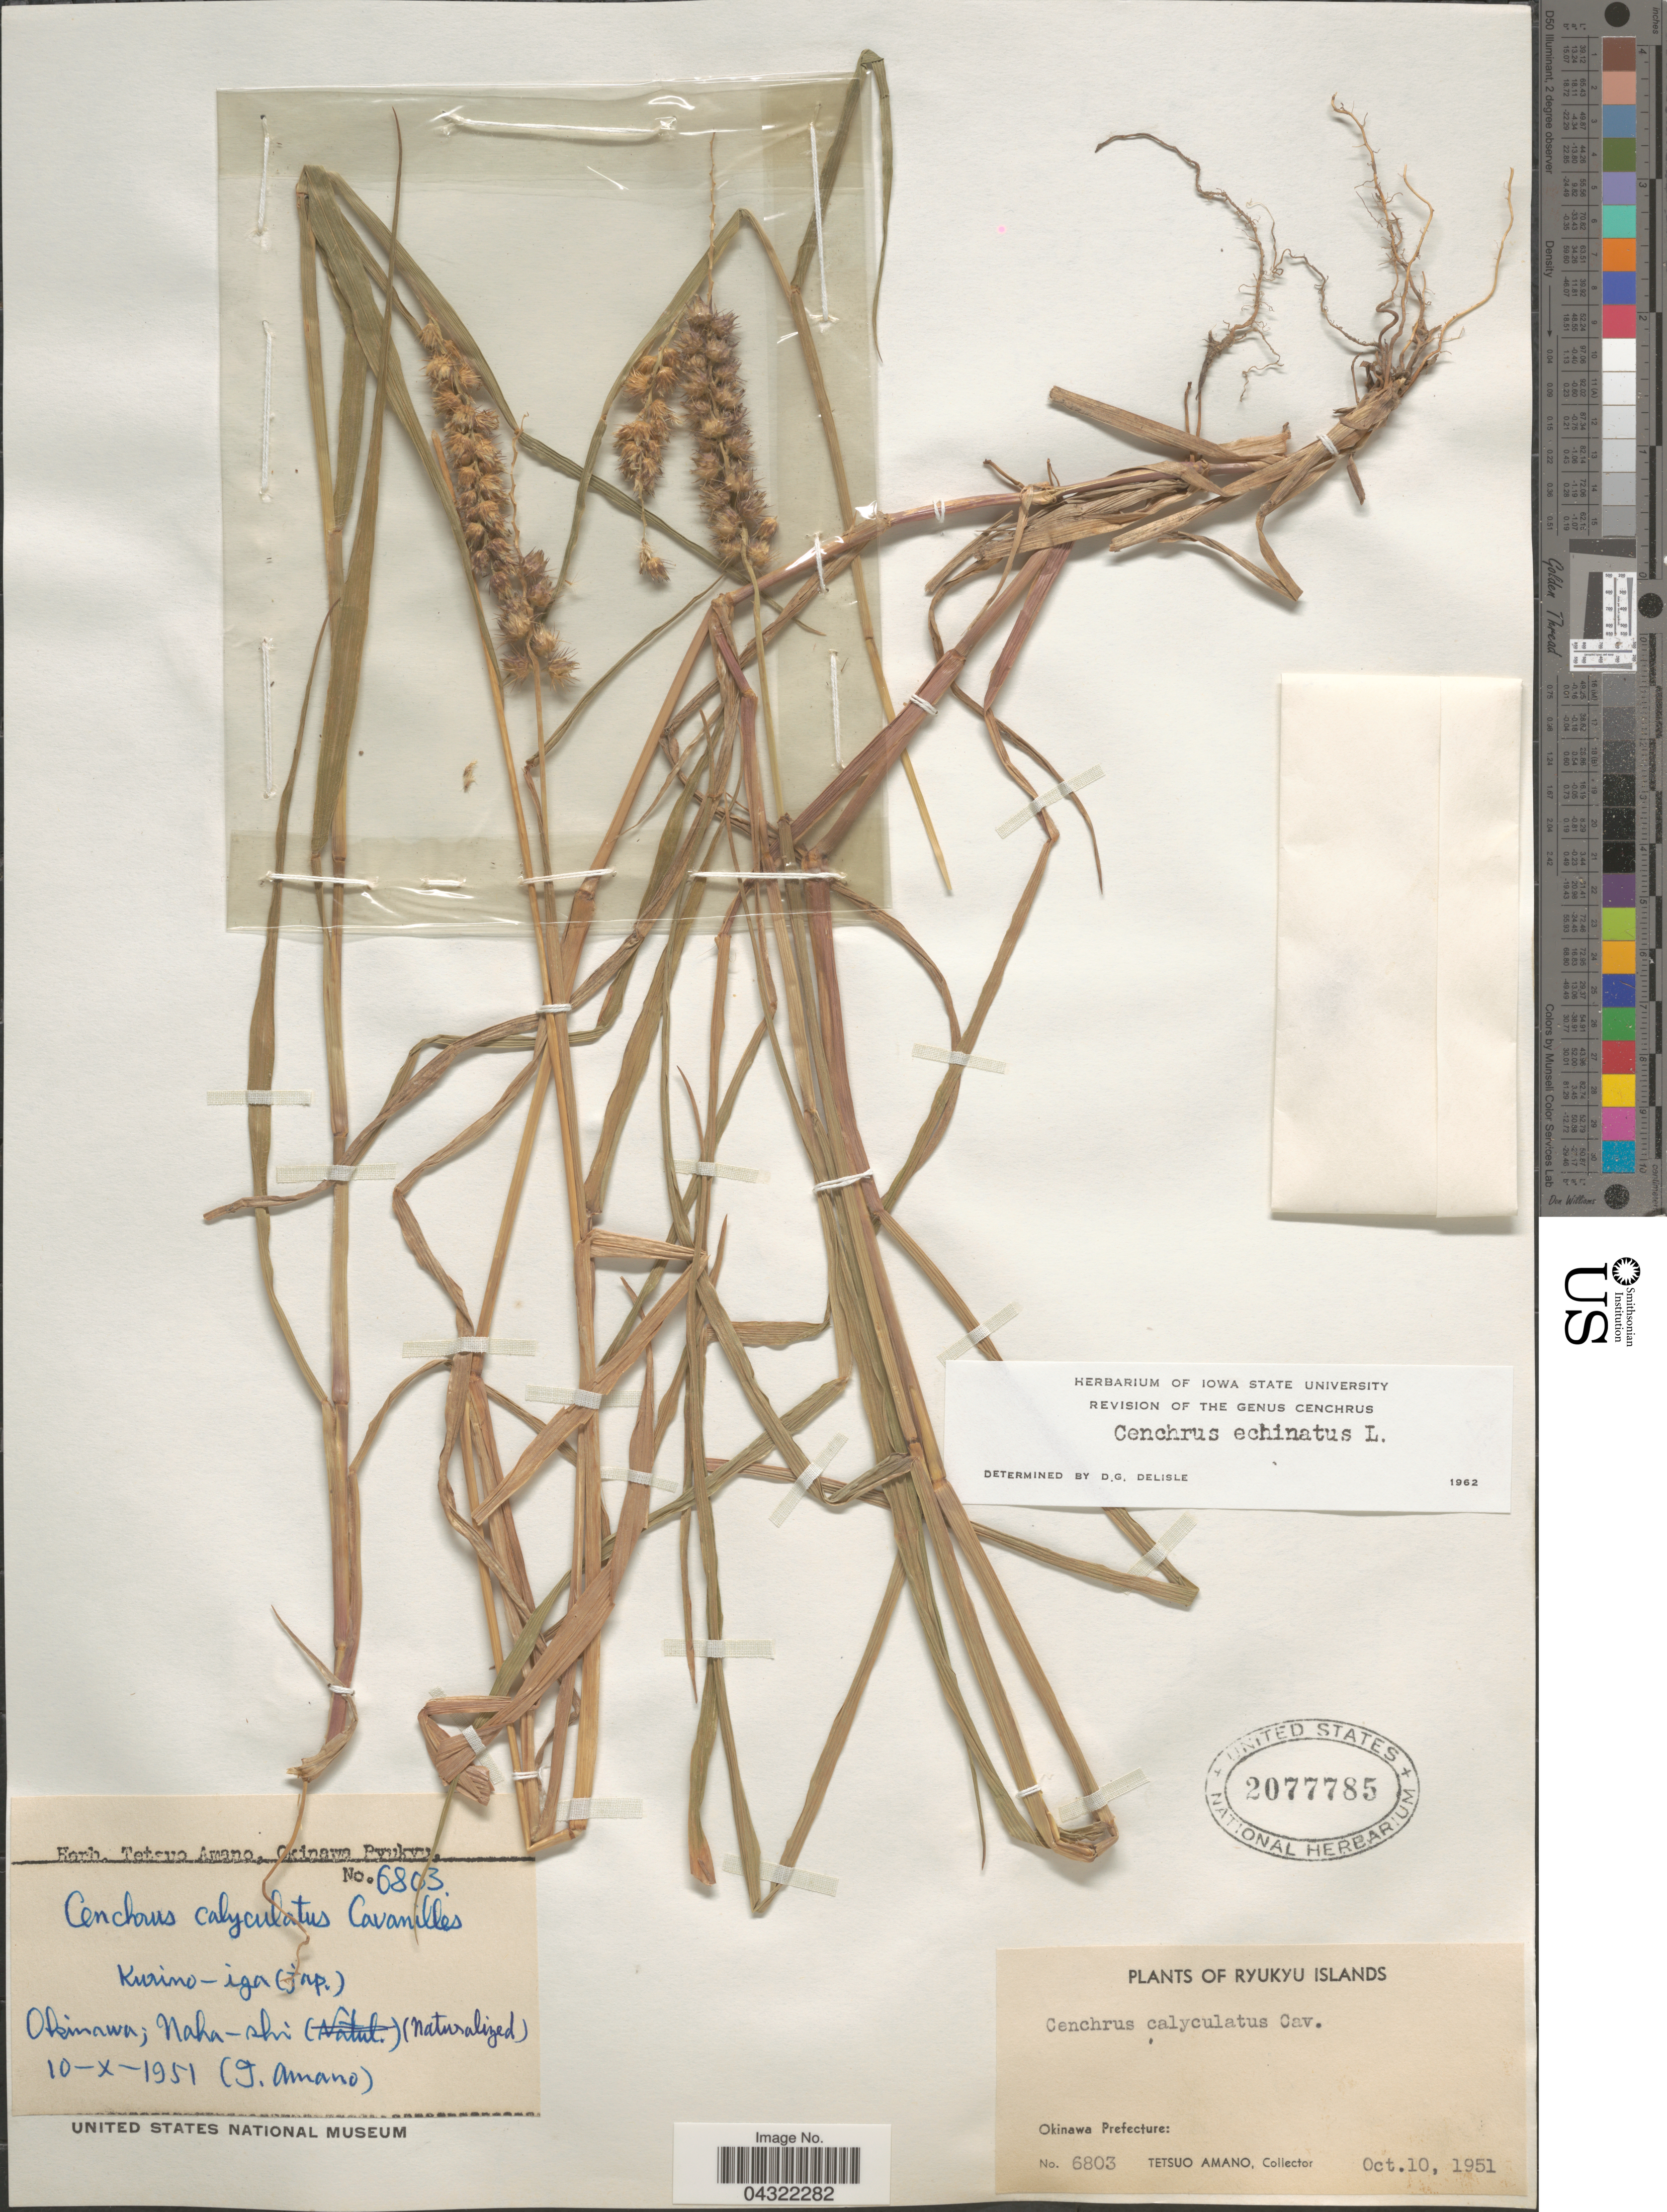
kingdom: Plantae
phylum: Tracheophyta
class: Liliopsida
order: Poales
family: Poaceae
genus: Cenchrus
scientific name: Cenchrus echinatus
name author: L.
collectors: T. Amano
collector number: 6803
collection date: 1951-10-10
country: Japan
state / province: Okinawa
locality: Ryukyu Islands. Okinawa Prefecture. Kurino-iga (Jap.). Okinawa; Naha-shi (Naturalized).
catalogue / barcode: US 2077785